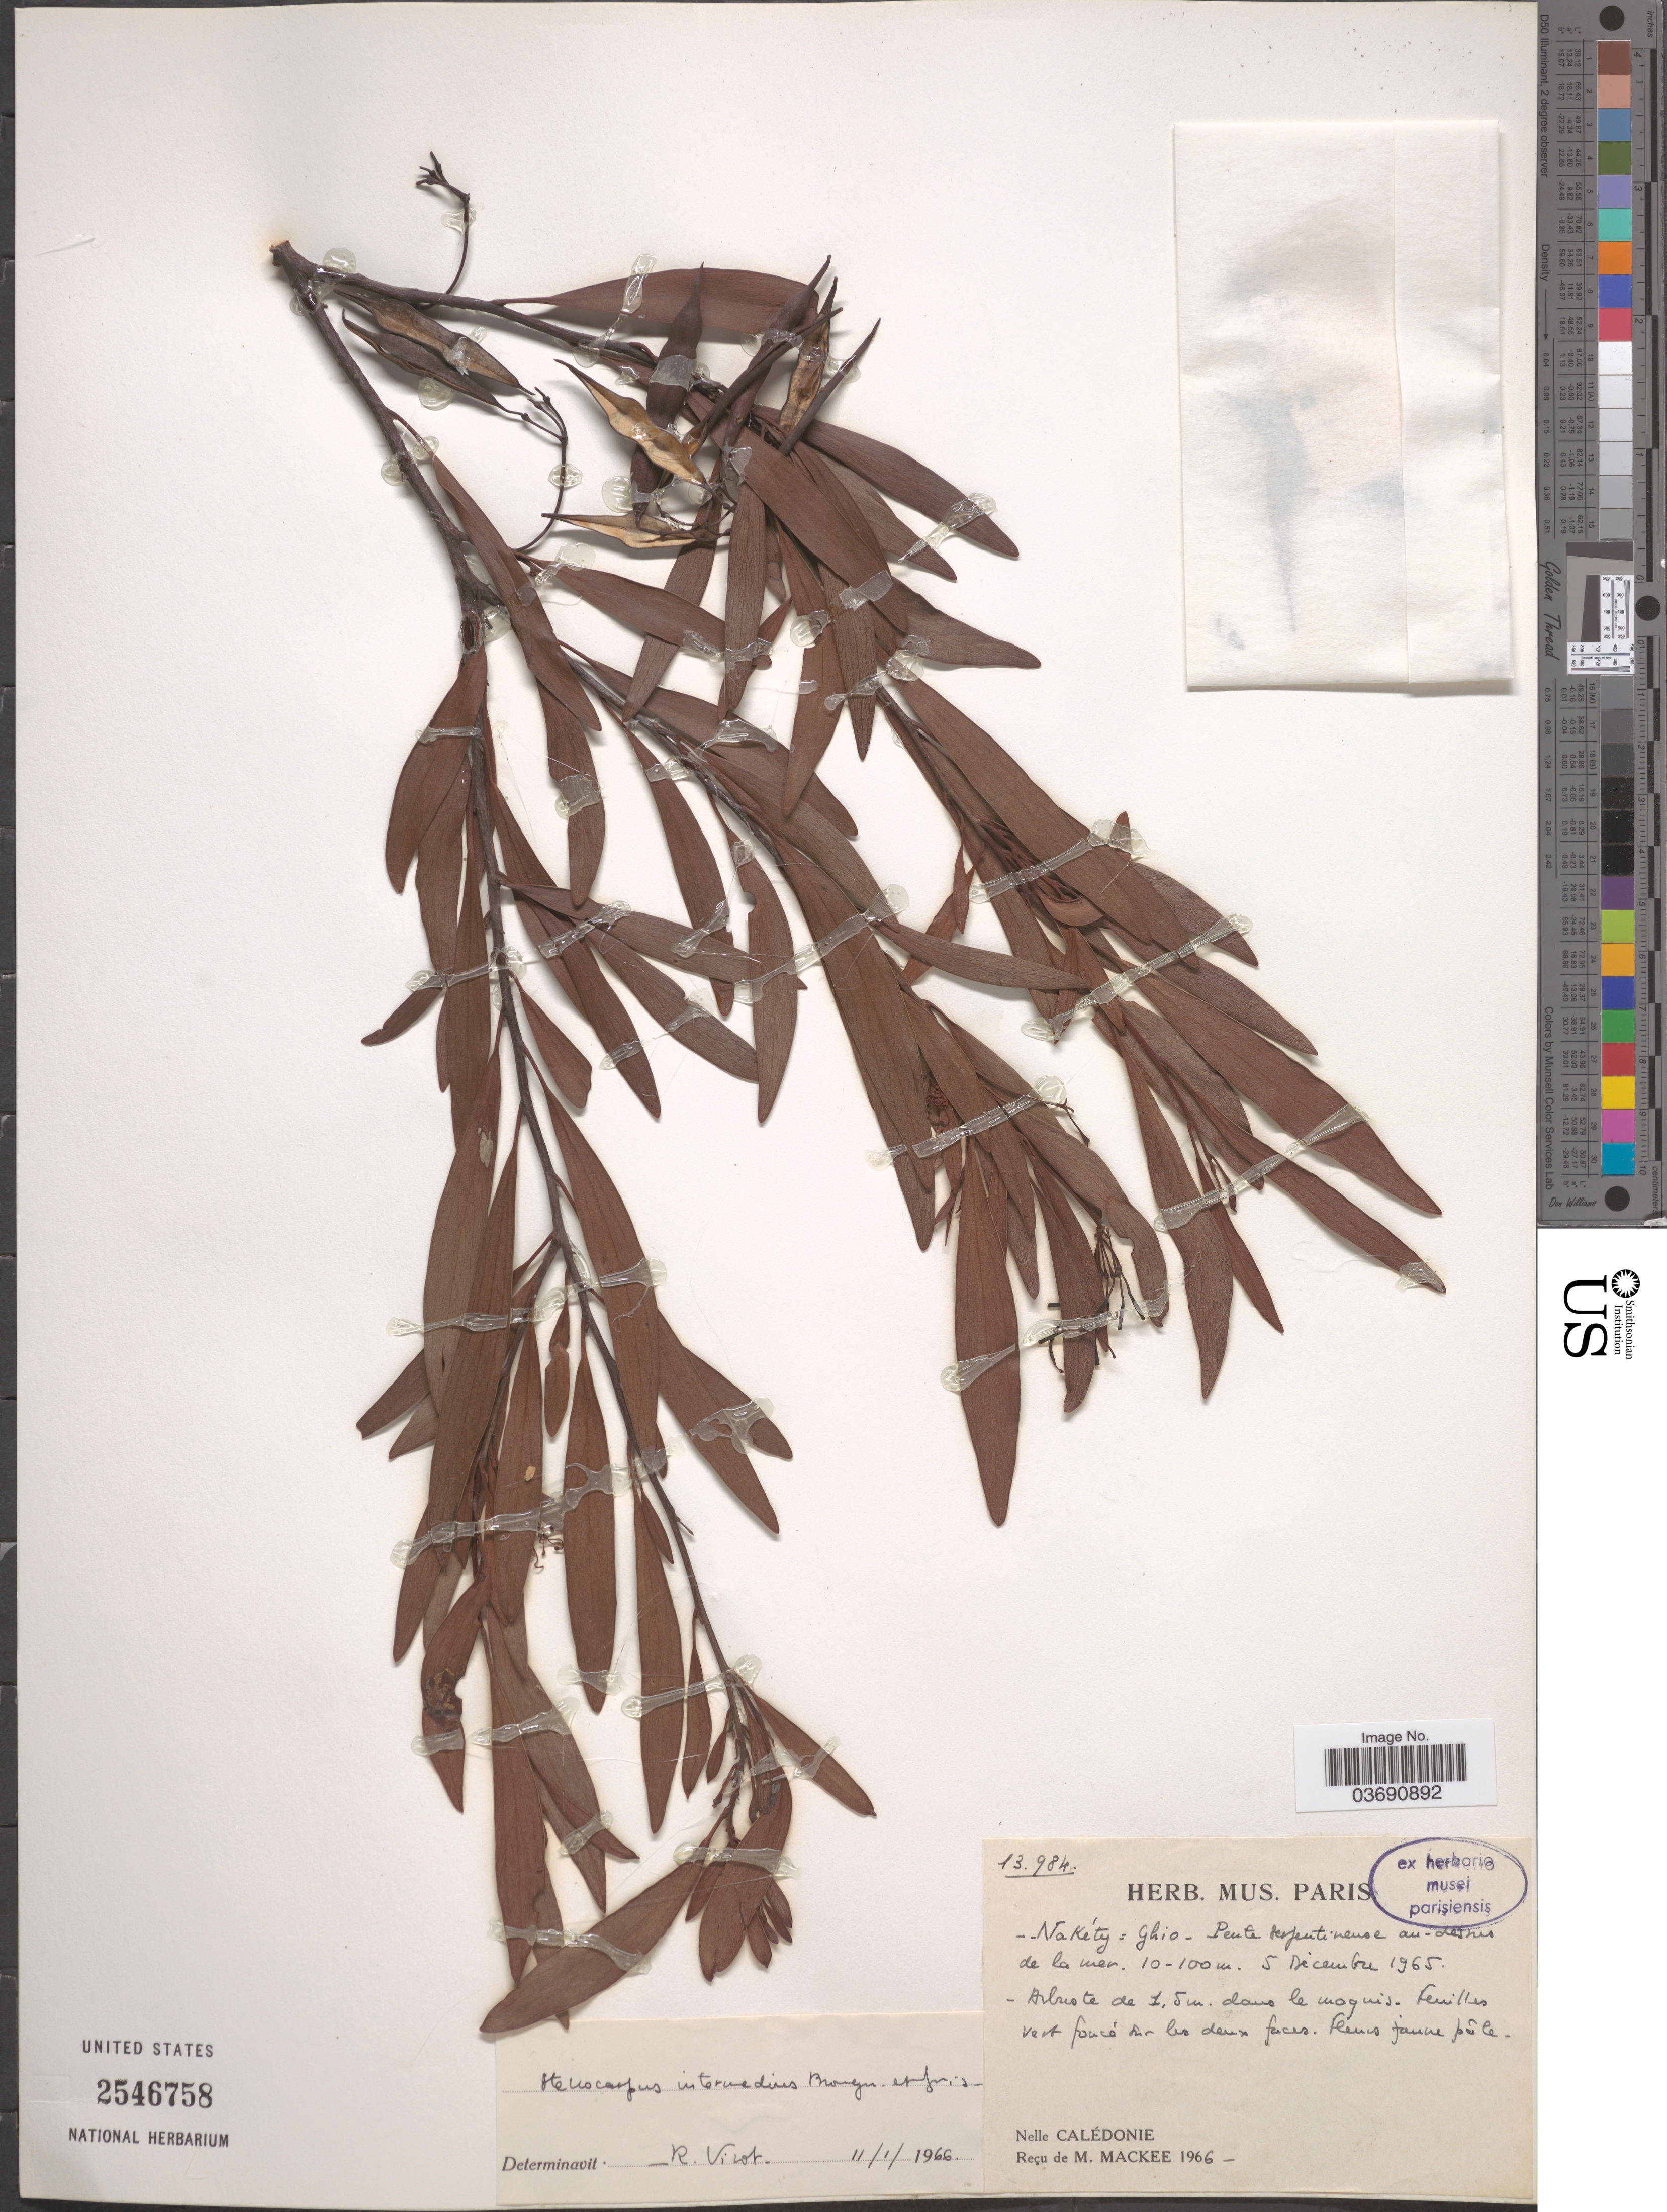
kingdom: Plantae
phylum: Tracheophyta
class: Magnoliopsida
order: Proteales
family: Proteaceae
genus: Stenocarpus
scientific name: Stenocarpus intermedius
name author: Brongn. & Gris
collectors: M. Mackee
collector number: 13984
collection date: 1965-12-05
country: New Caledonia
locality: Nakéty: Ghio. Nelle Calédonie.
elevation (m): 10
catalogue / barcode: US 2546758